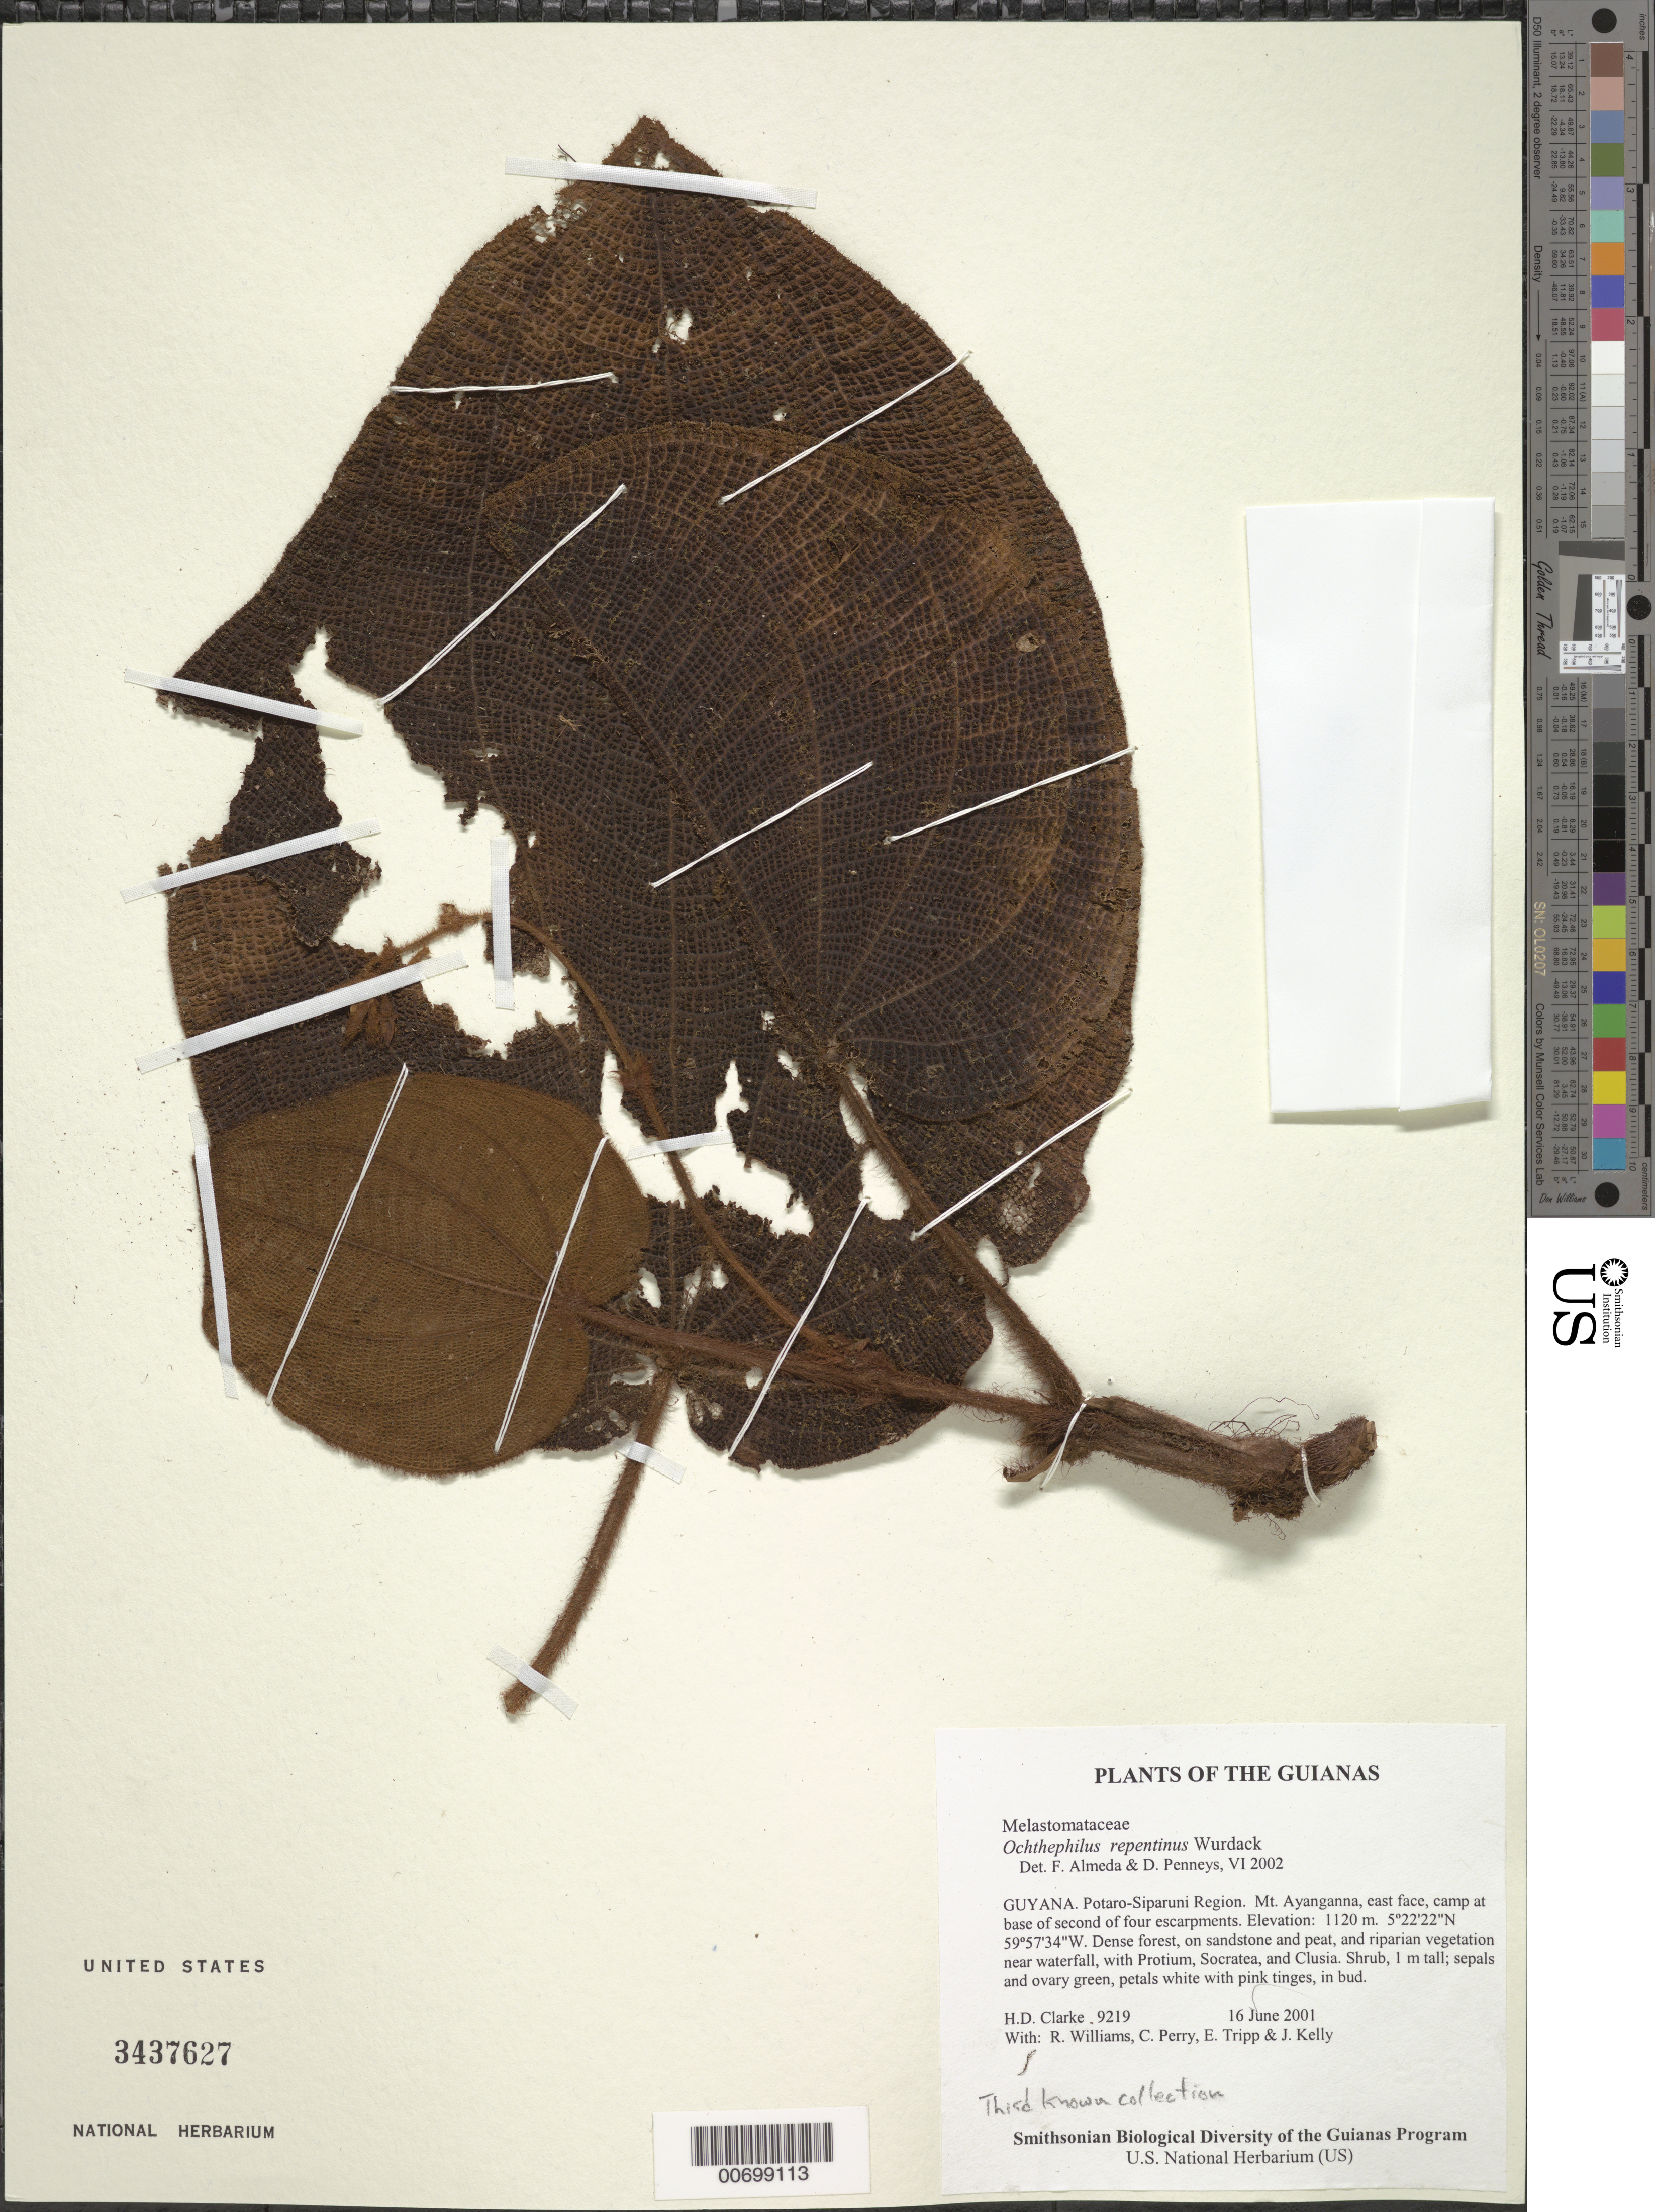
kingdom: Plantae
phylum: Tracheophyta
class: Magnoliopsida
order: Myrtales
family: Melastomataceae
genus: Ochthephilus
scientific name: Ochthephilus repentinus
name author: Wurdack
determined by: Almeda, F.; Penneys, D. S.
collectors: H. D. Clarke, R. Williams, C. Perry, E. Tripp & J. Kelly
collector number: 9219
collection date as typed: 16 June 2001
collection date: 2001-06-16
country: Guyana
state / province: Potaro-Siparuni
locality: Mt. Ayanganna, east face, camp at base of second of four escarpments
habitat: Dense forest, on sandstone and peat, and riparian vegetation near waterfall, with Protium, Socratea, and Clusia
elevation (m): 1120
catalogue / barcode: US 3437627